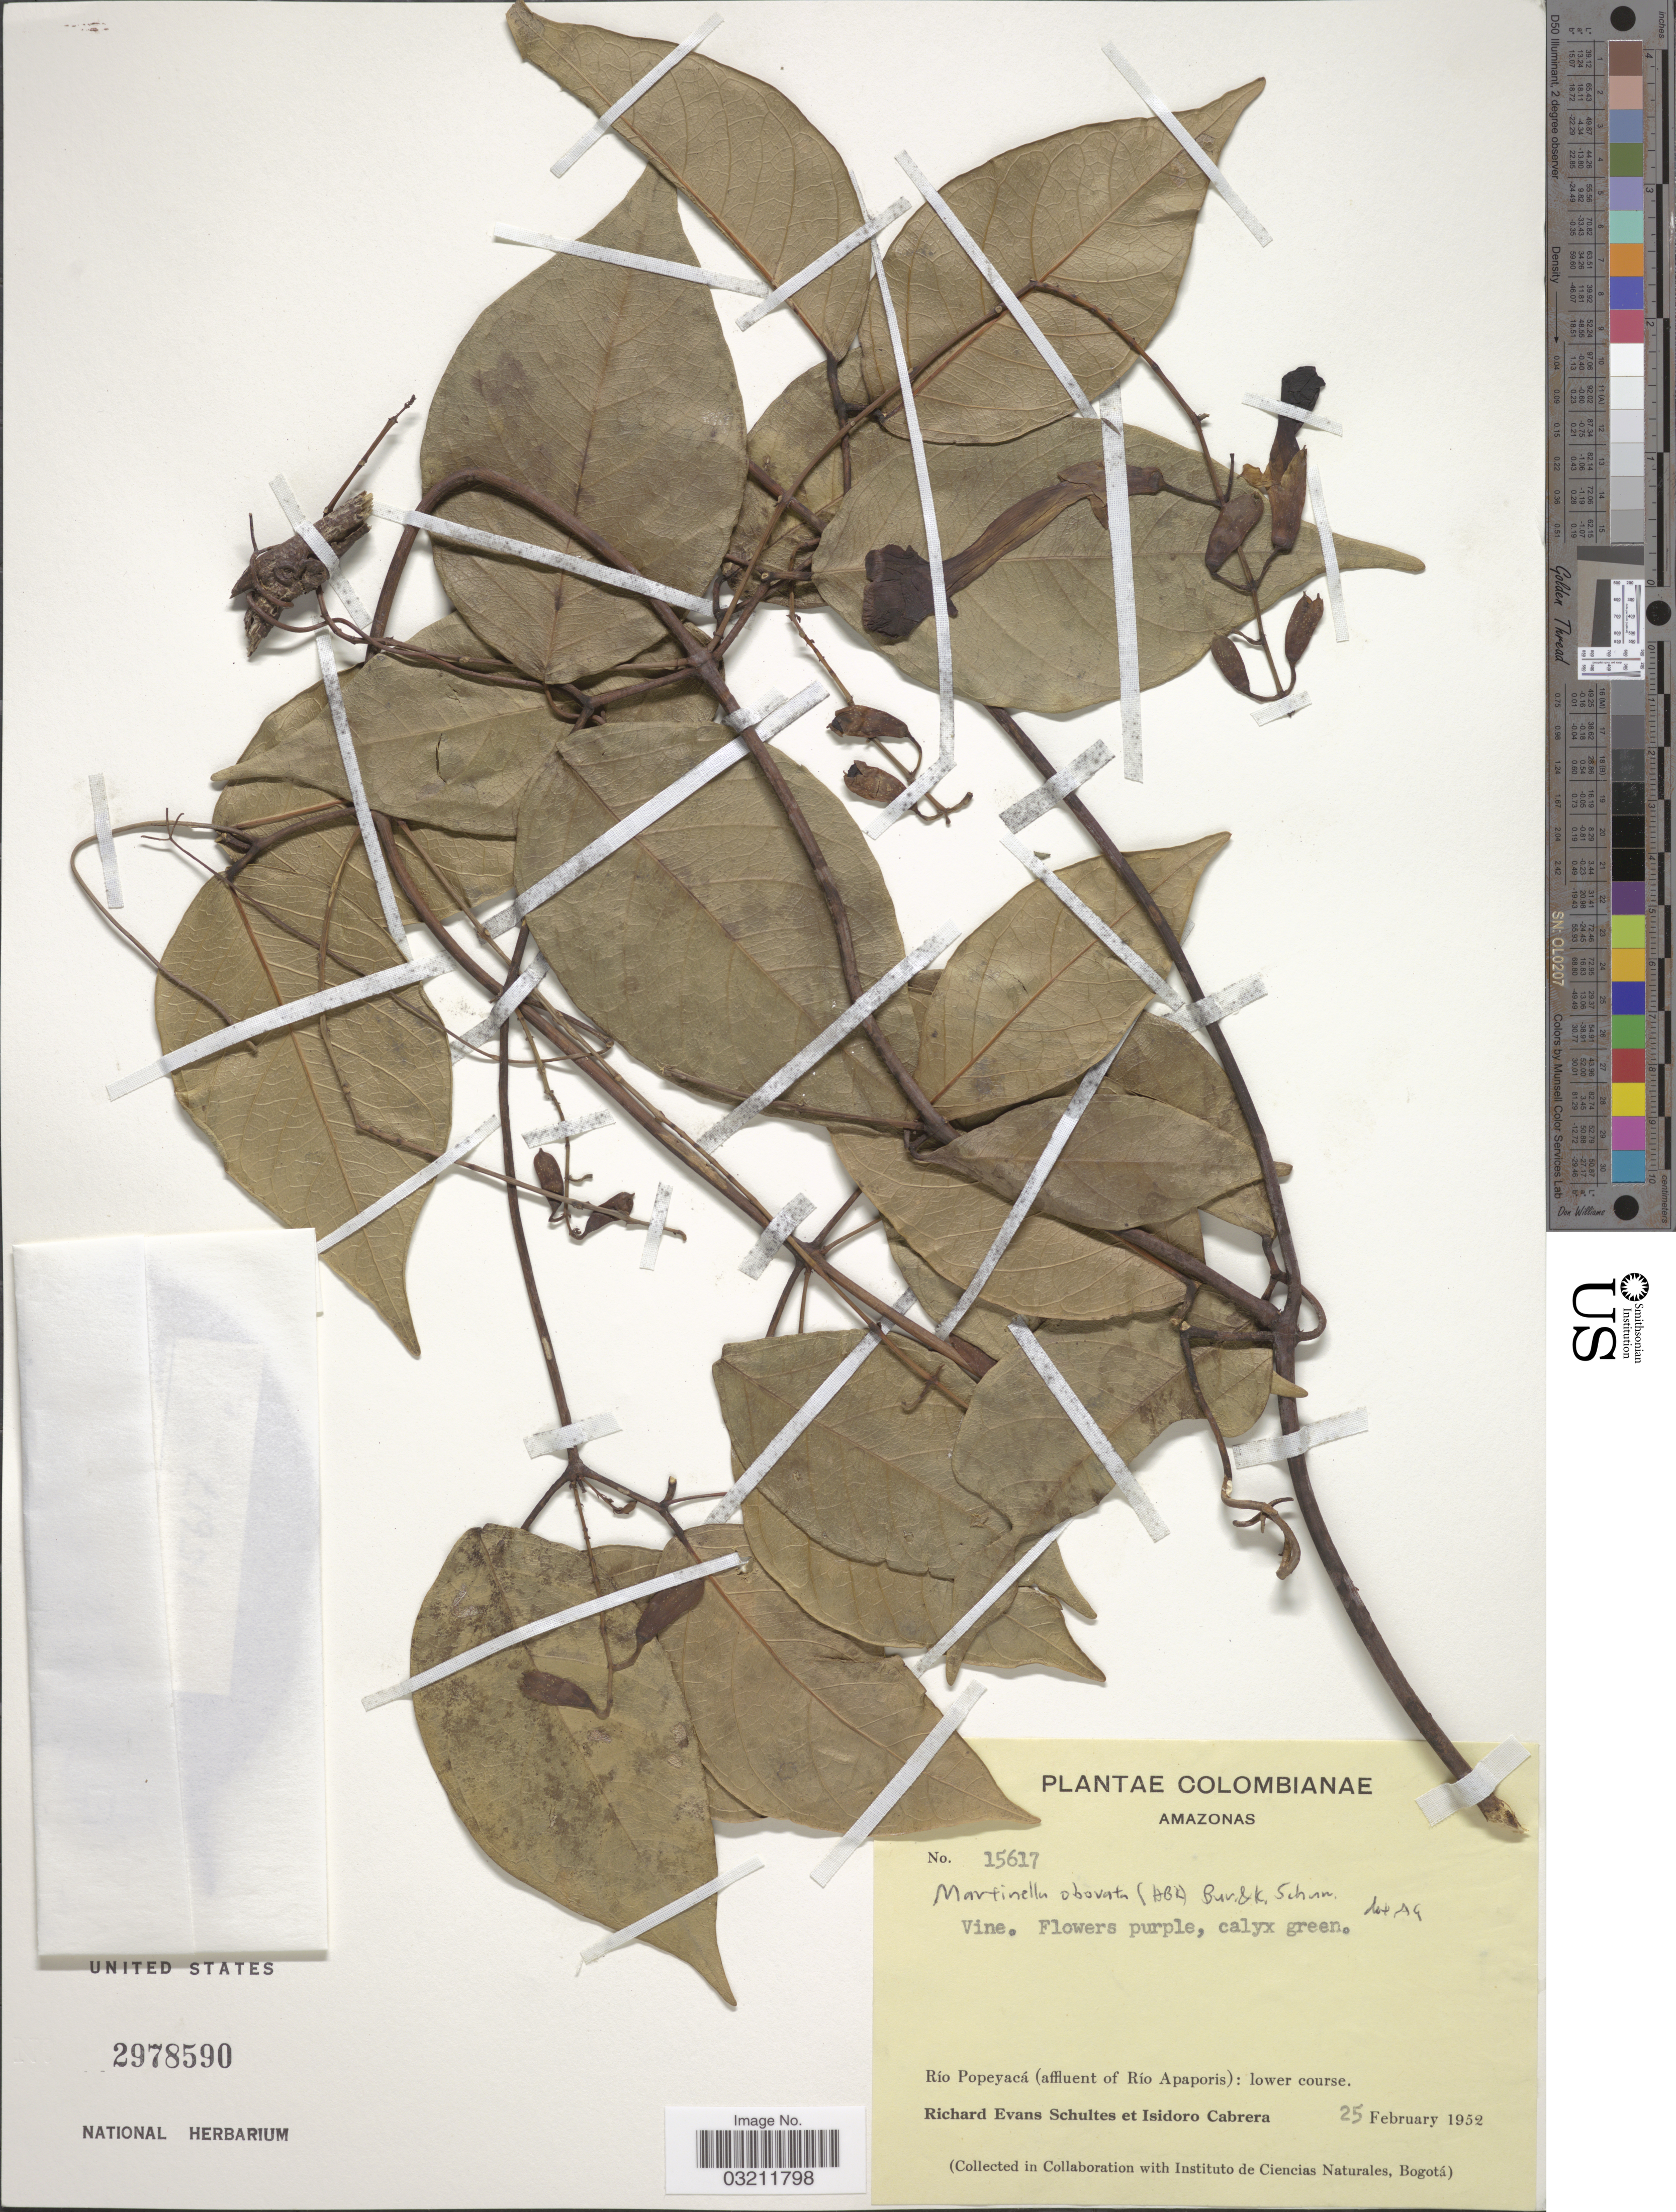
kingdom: Plantae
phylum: Tracheophyta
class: Magnoliopsida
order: Lamiales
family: Bignoniaceae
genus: Martinella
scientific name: Martinella obovata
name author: (Kunth) Bureau & K. Schum.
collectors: R. E. Schultes & I. Cabrera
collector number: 15617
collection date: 1952-02-25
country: Colombia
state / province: Amazônas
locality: Río Popeyacá (affluent of Río Apaporis): lower course.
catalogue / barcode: US 2978590